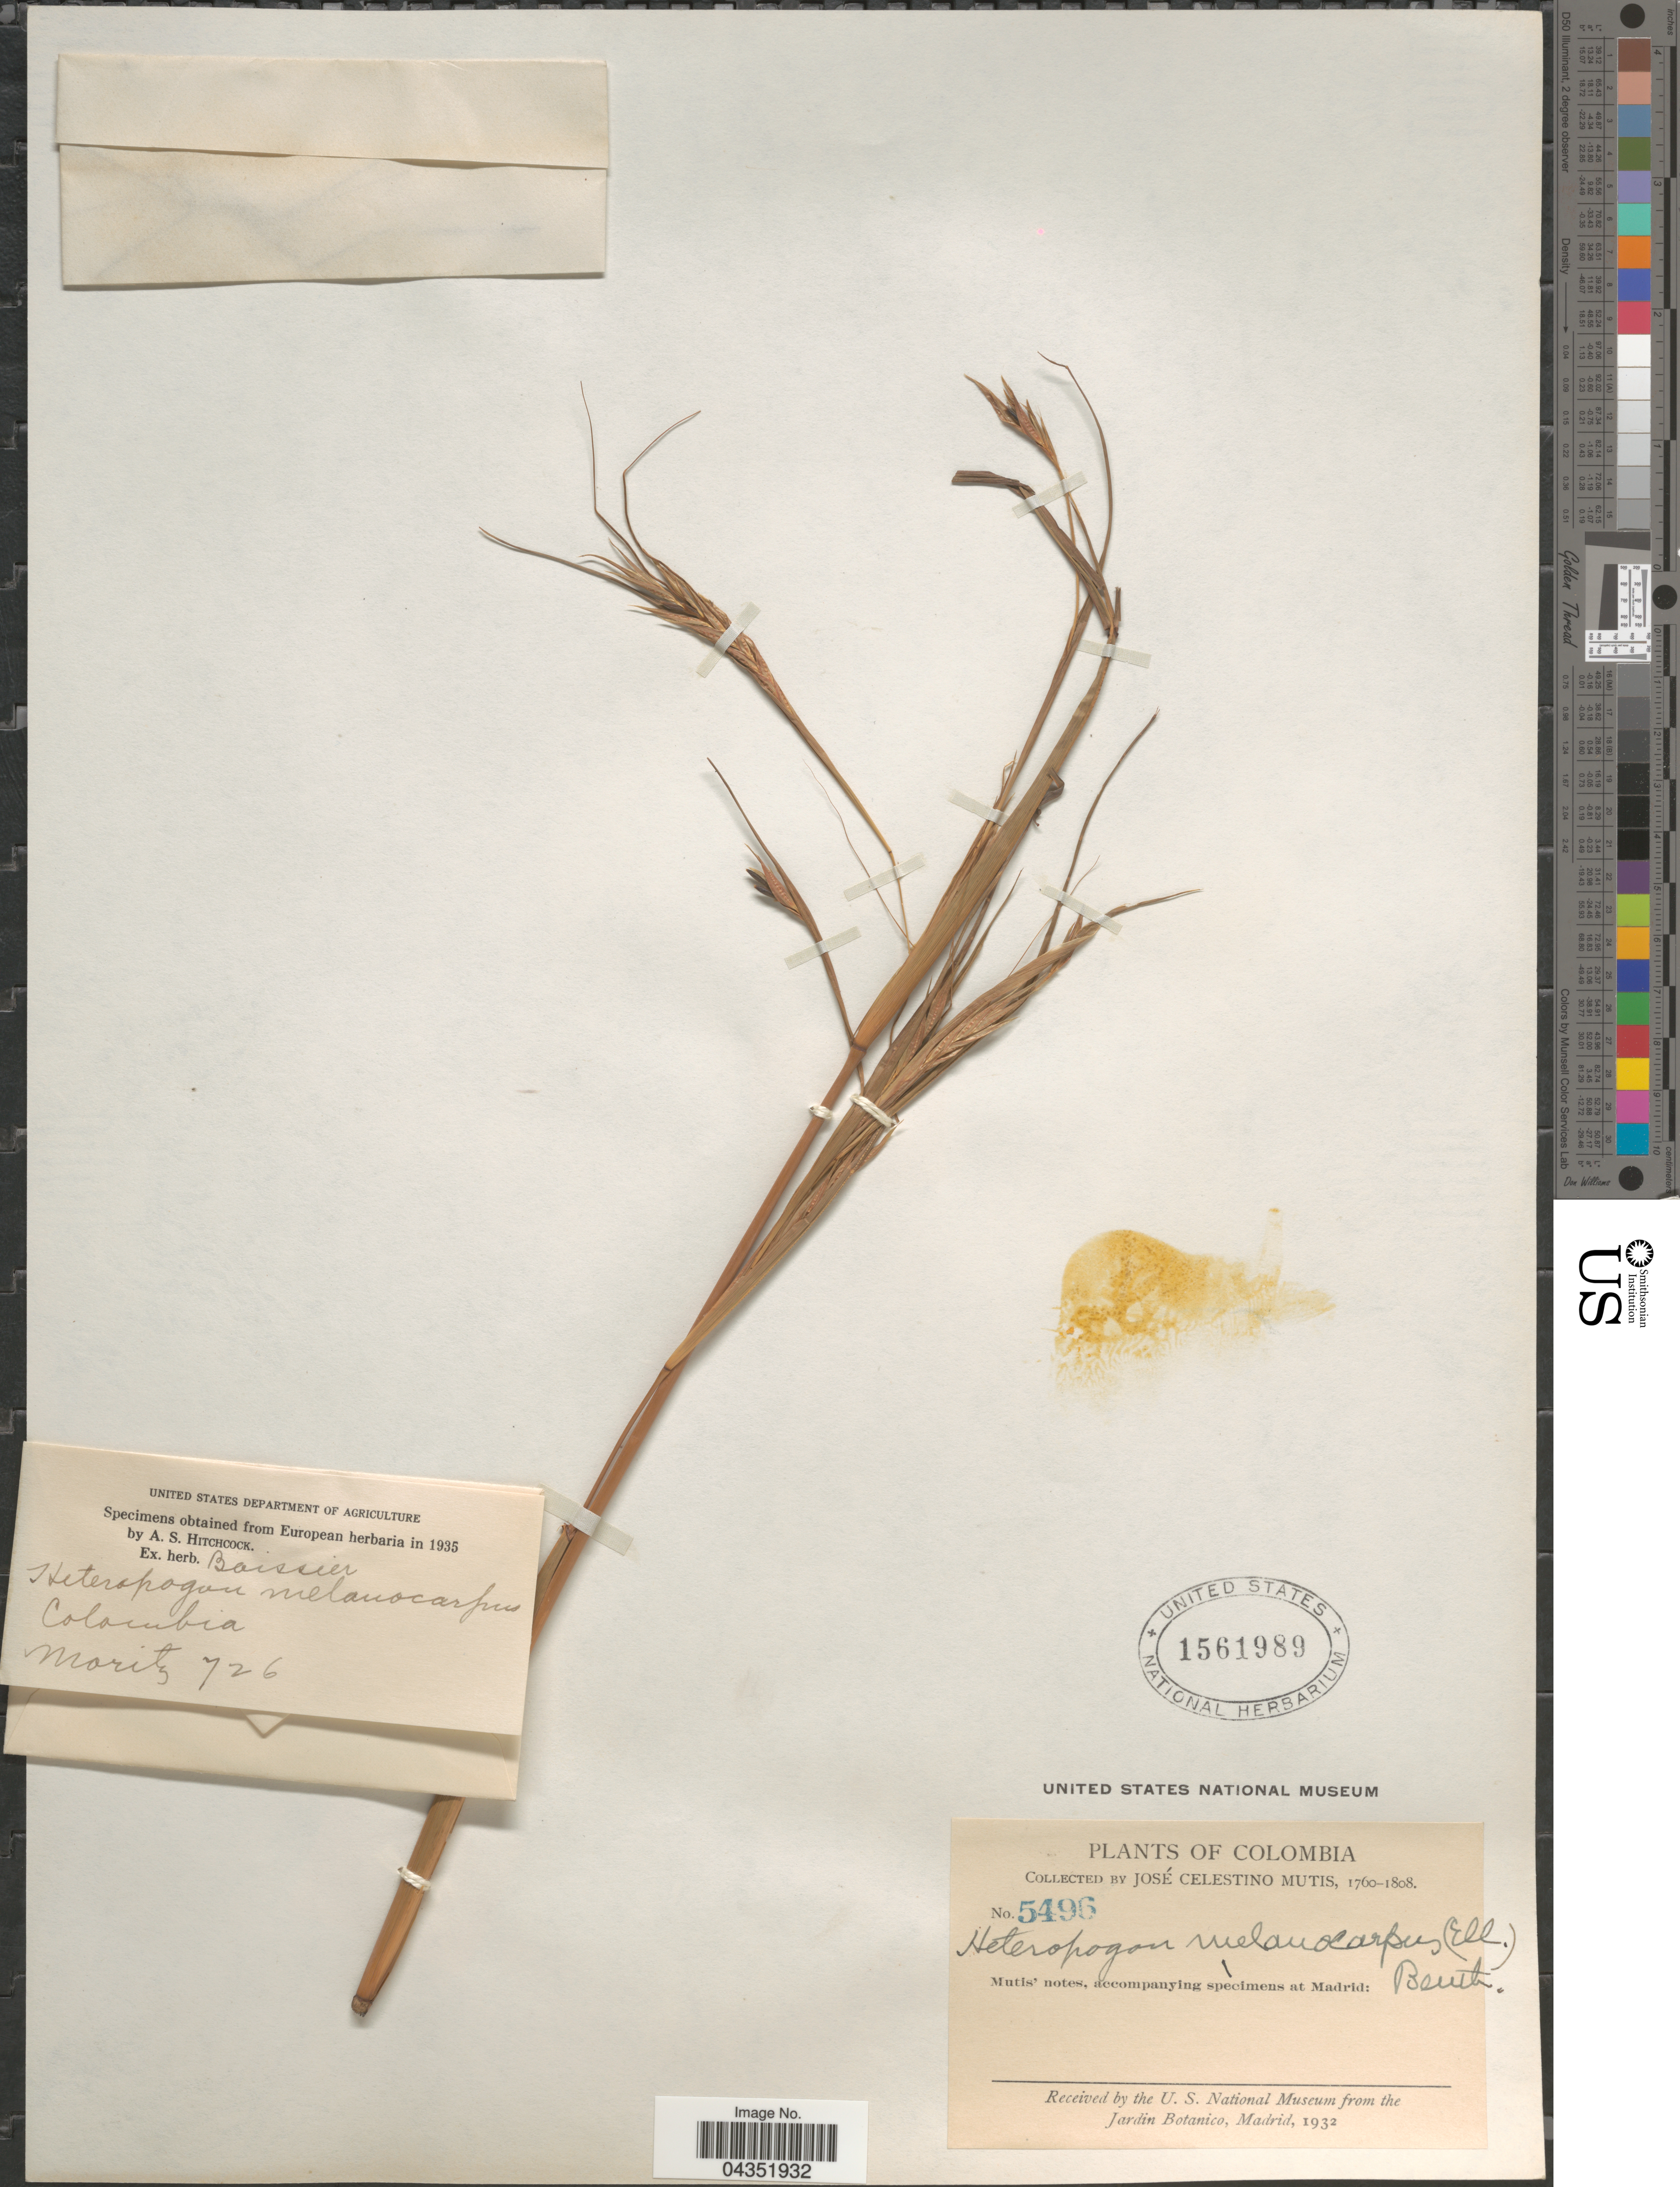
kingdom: Plantae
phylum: Tracheophyta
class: Liliopsida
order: Poales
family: Poaceae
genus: Heteropogon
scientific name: Heteropogon melanocarpus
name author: (Elliott) Benth.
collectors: J. C. B. Mutis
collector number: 5496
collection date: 1760/1808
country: Colombia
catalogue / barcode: US 1561989-2